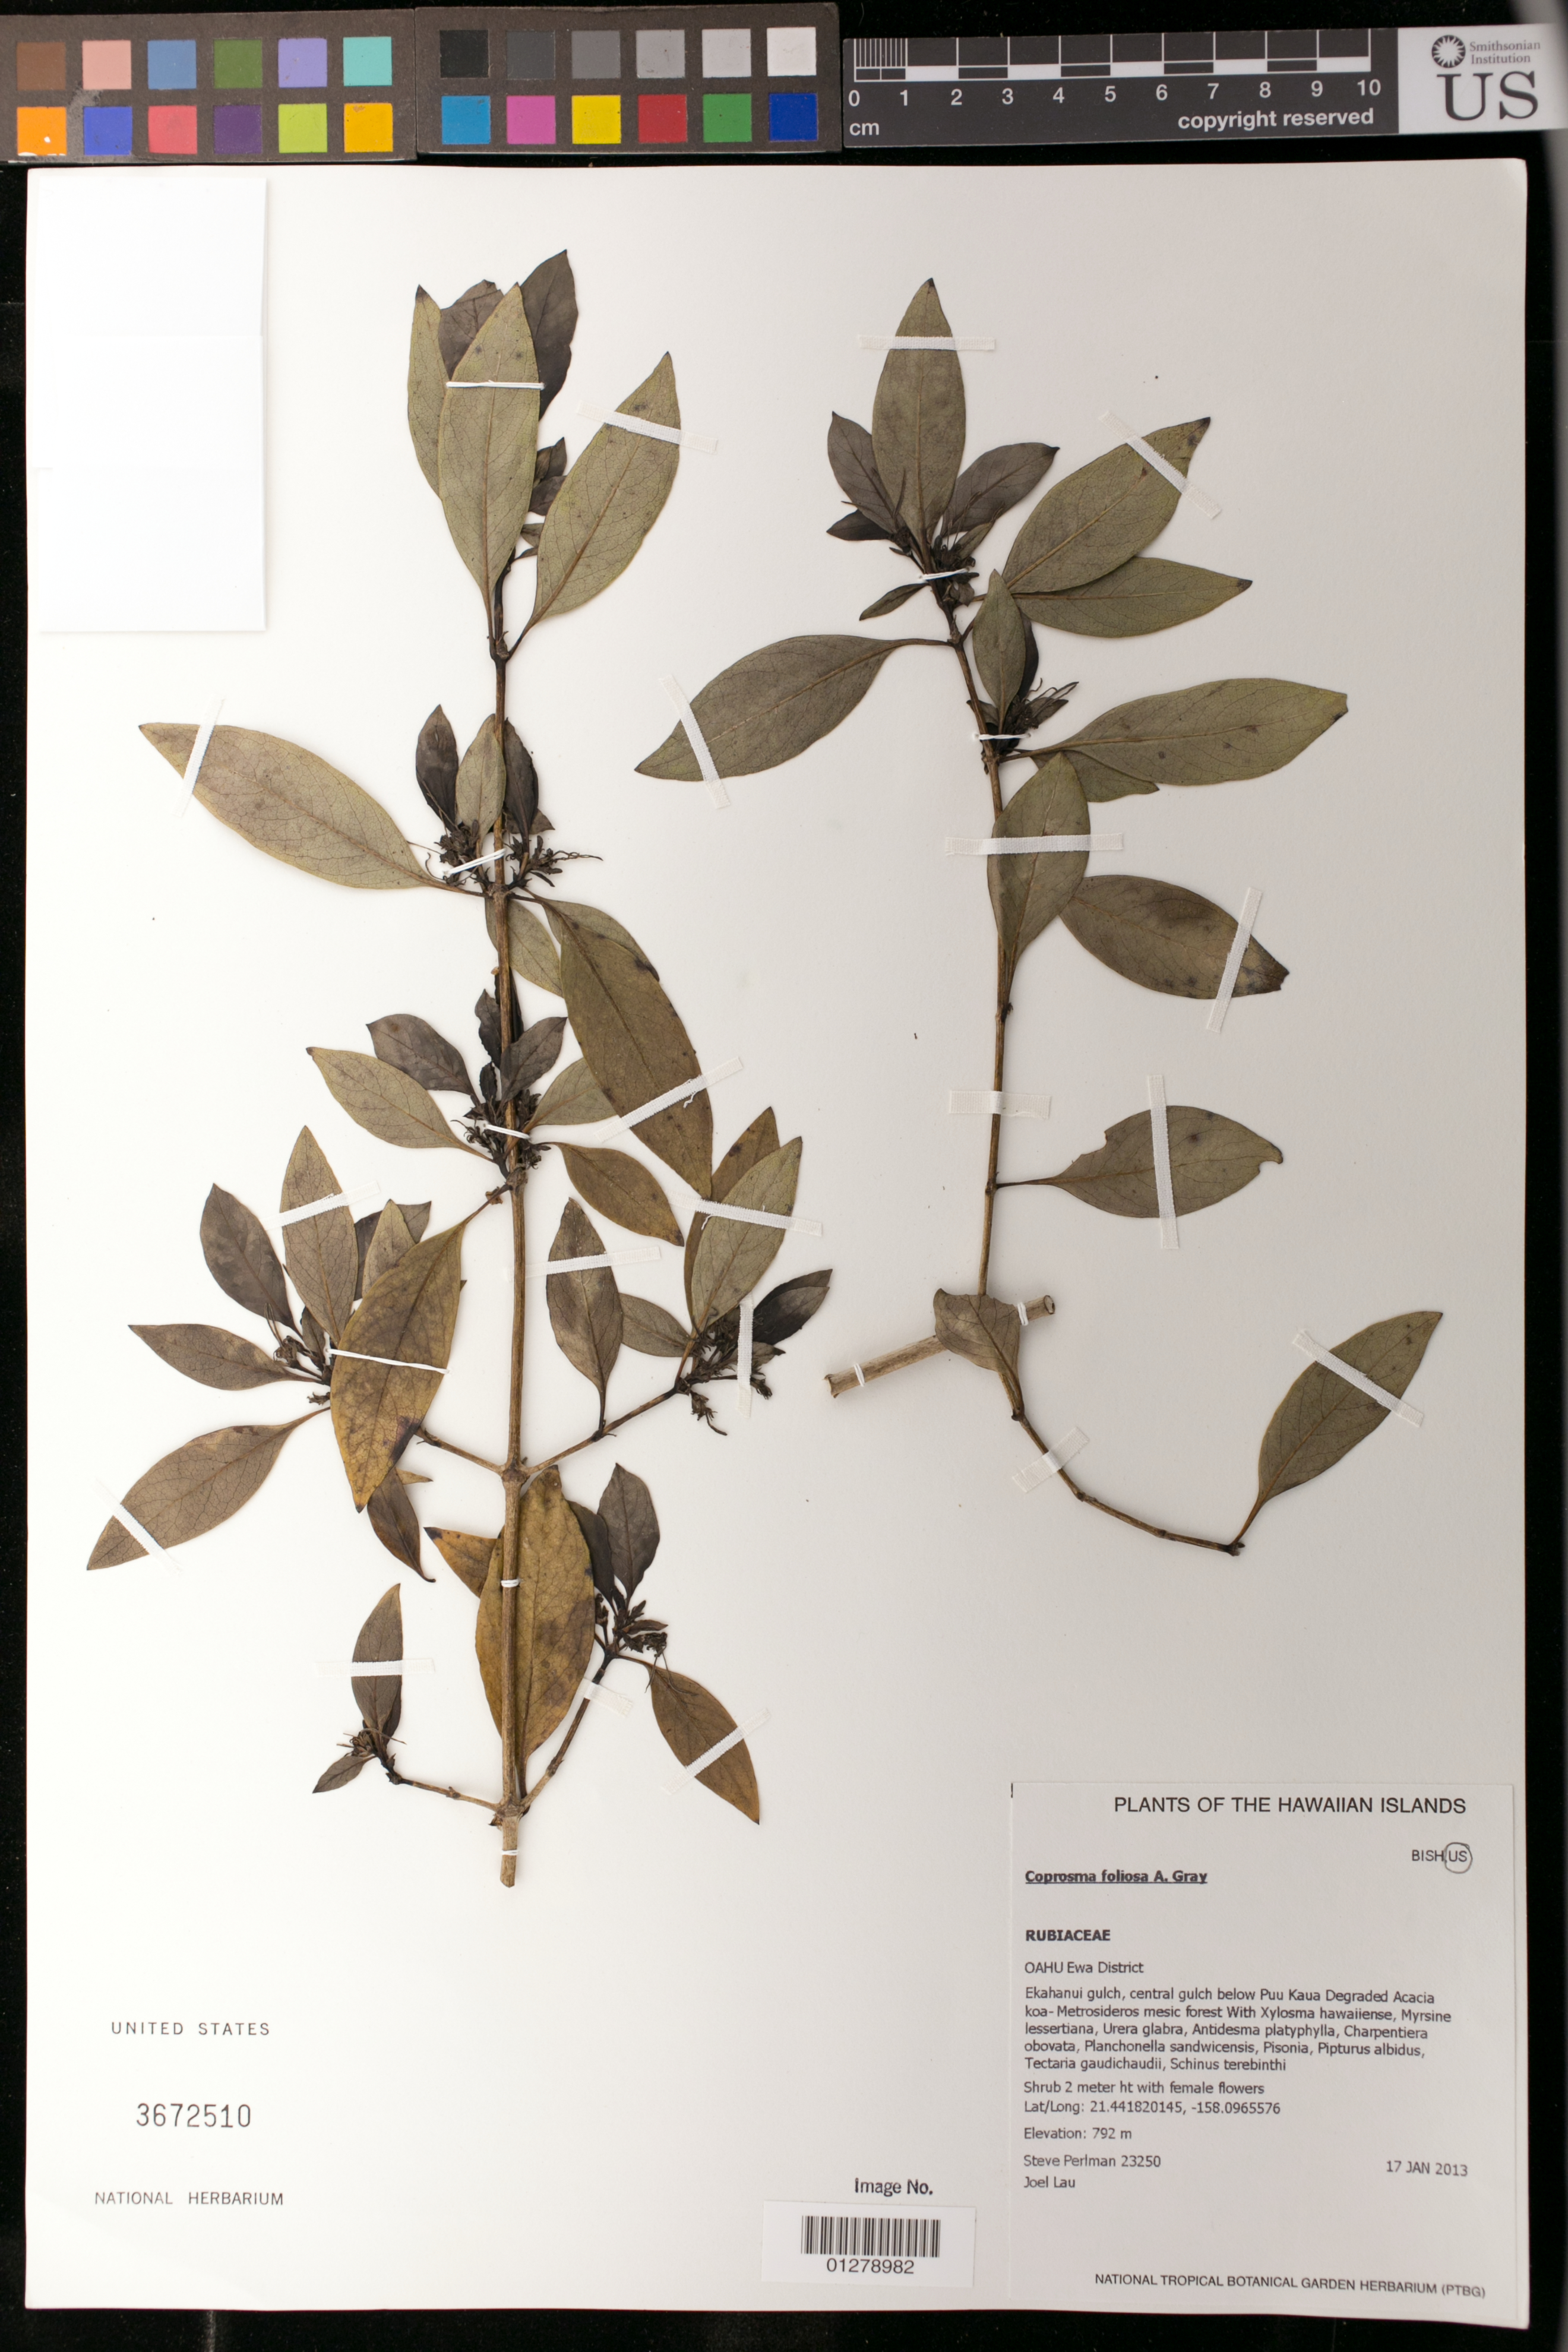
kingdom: Plantae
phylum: Tracheophyta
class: Magnoliopsida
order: Gentianales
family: Rubiaceae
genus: Coprosma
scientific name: Coprosma foliosa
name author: A. Gray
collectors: S. P. Perlman & J. Lau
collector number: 23250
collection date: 2013-01-17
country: United States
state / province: Hawaii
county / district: Honolulu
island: Oahu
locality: Ewa District, Ekahanui Gulch, central gulch below Puu Kaua.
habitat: Degraded mesic forest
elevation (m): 792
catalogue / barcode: US 3672510